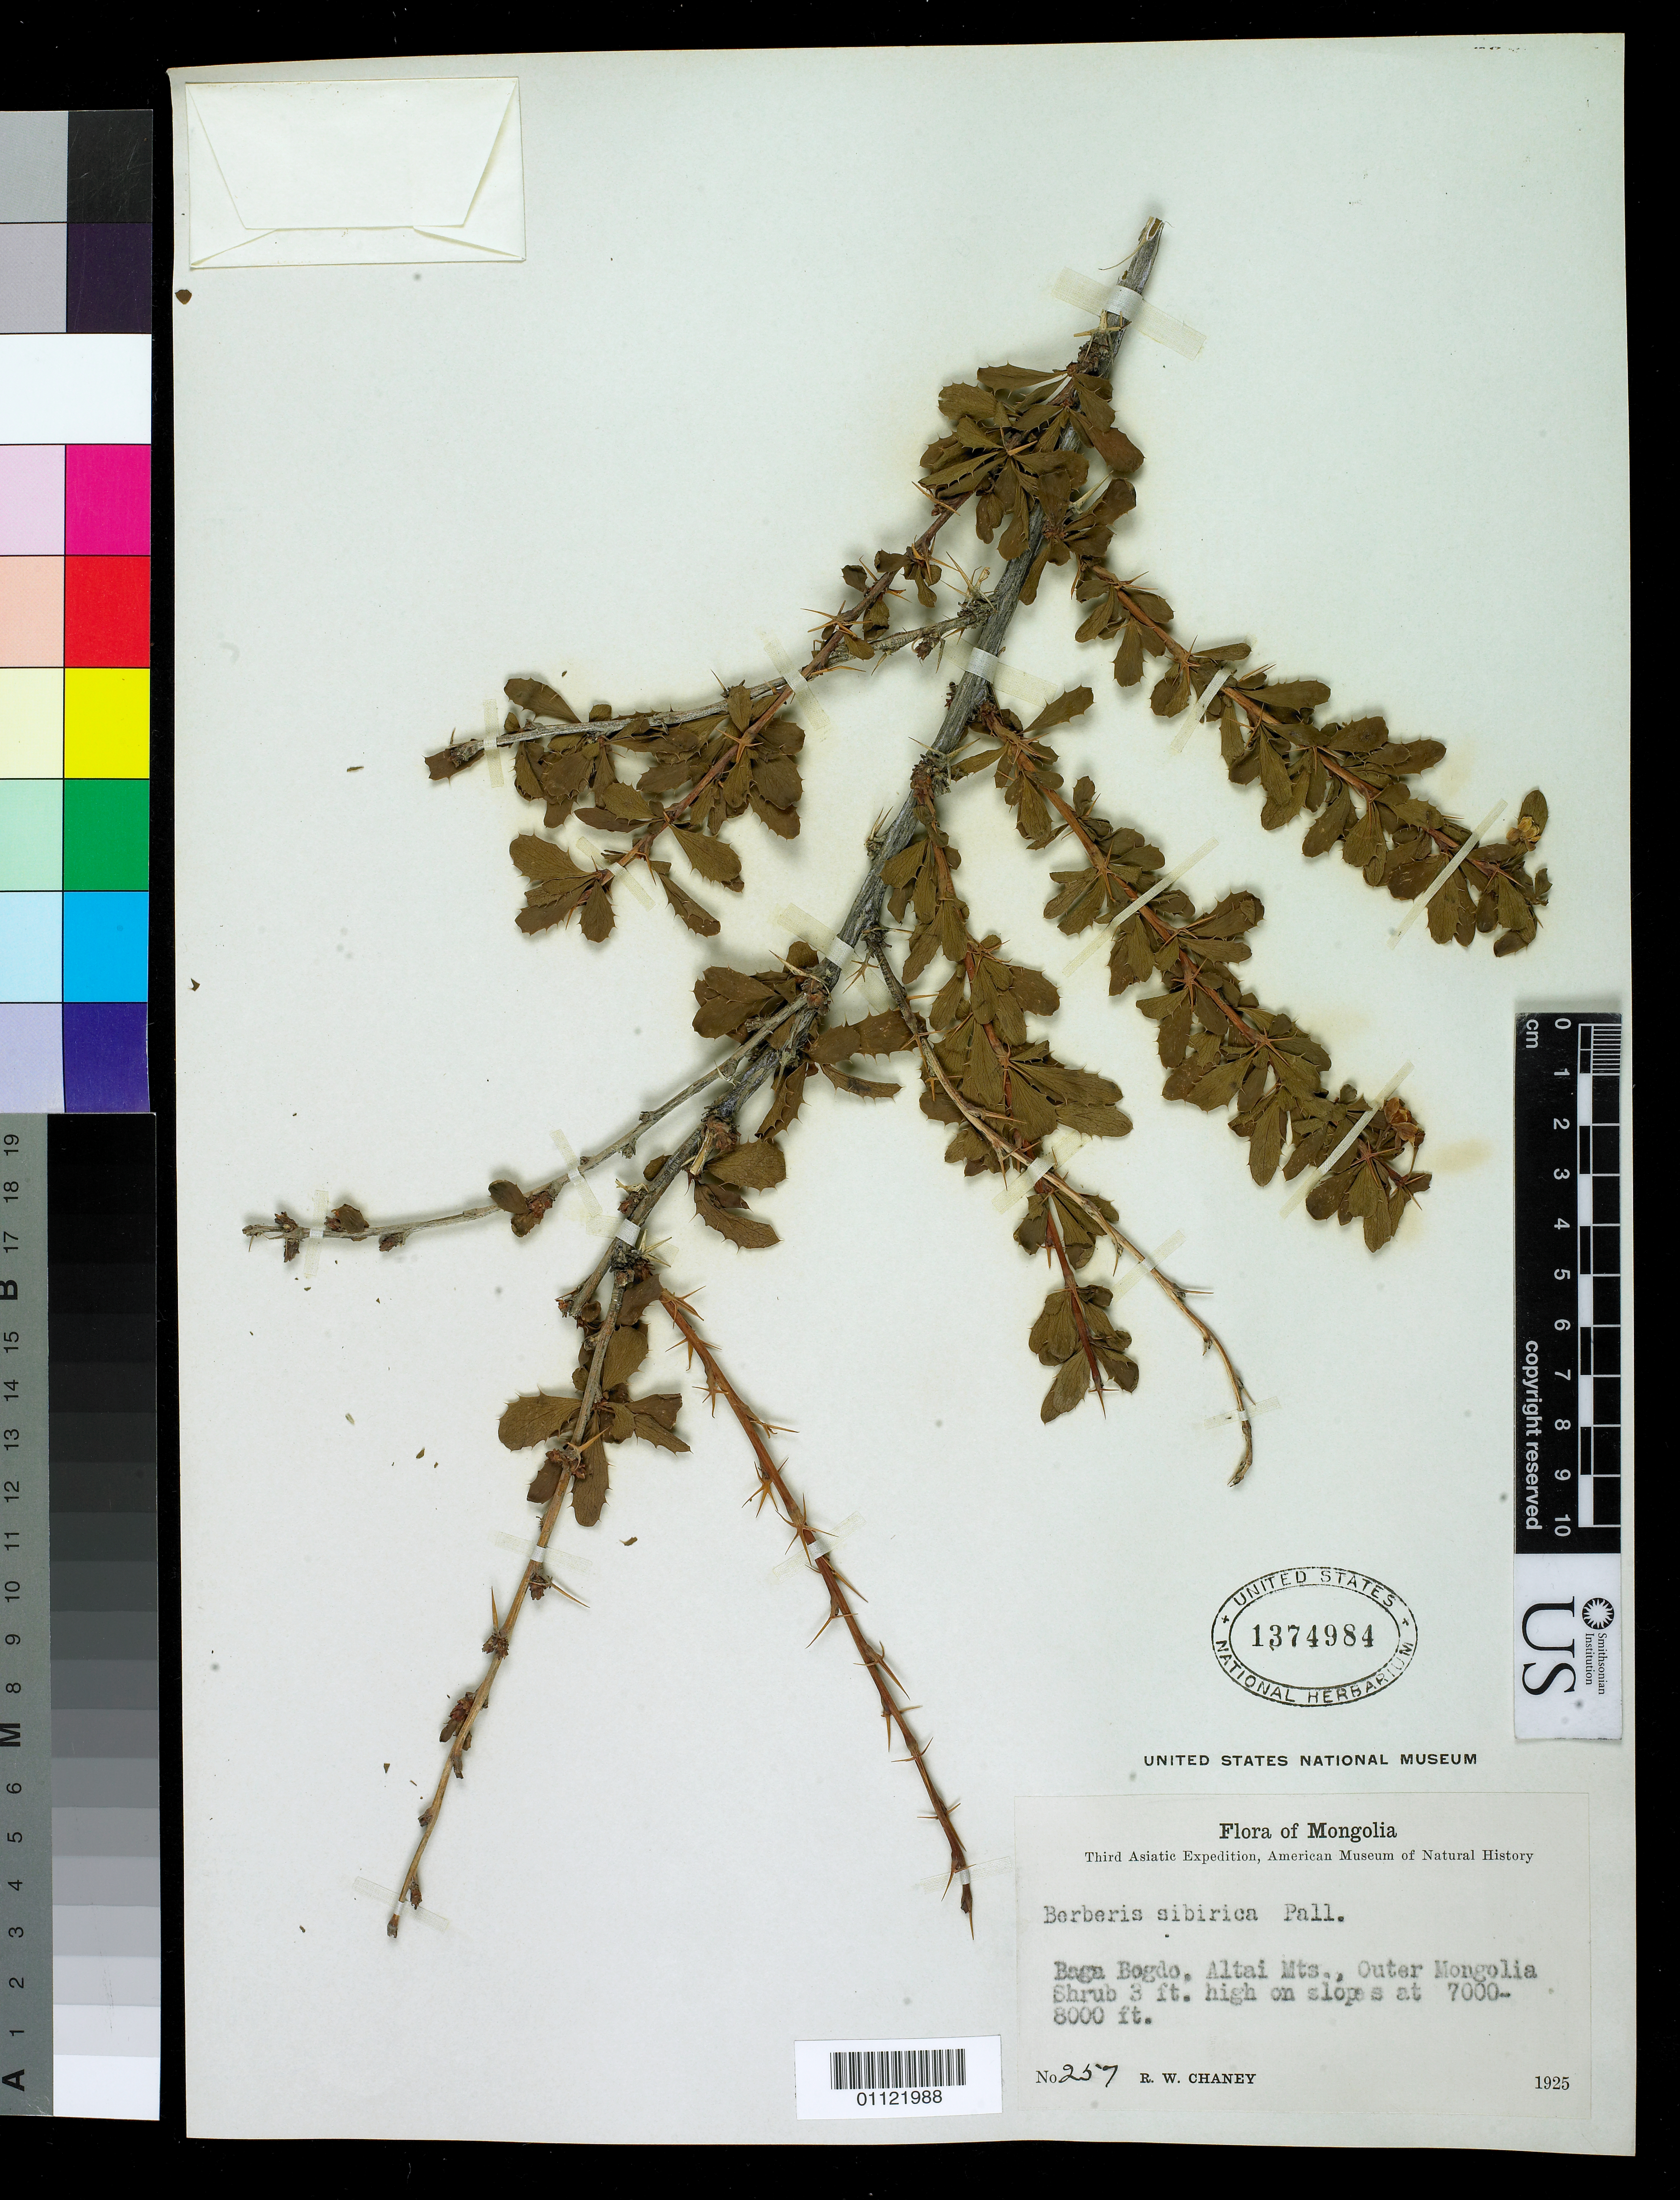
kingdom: Plantae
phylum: Tracheophyta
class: Magnoliopsida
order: Ranunculales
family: Berberidaceae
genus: Berberis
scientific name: Berberis sibirica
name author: Pall.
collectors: L. S. Chaney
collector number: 257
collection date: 1925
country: Mongolia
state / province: Uvurkhangai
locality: Baga Bogdo, Altai Mts., Outer Mongolia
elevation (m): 2134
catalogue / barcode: US 1374984